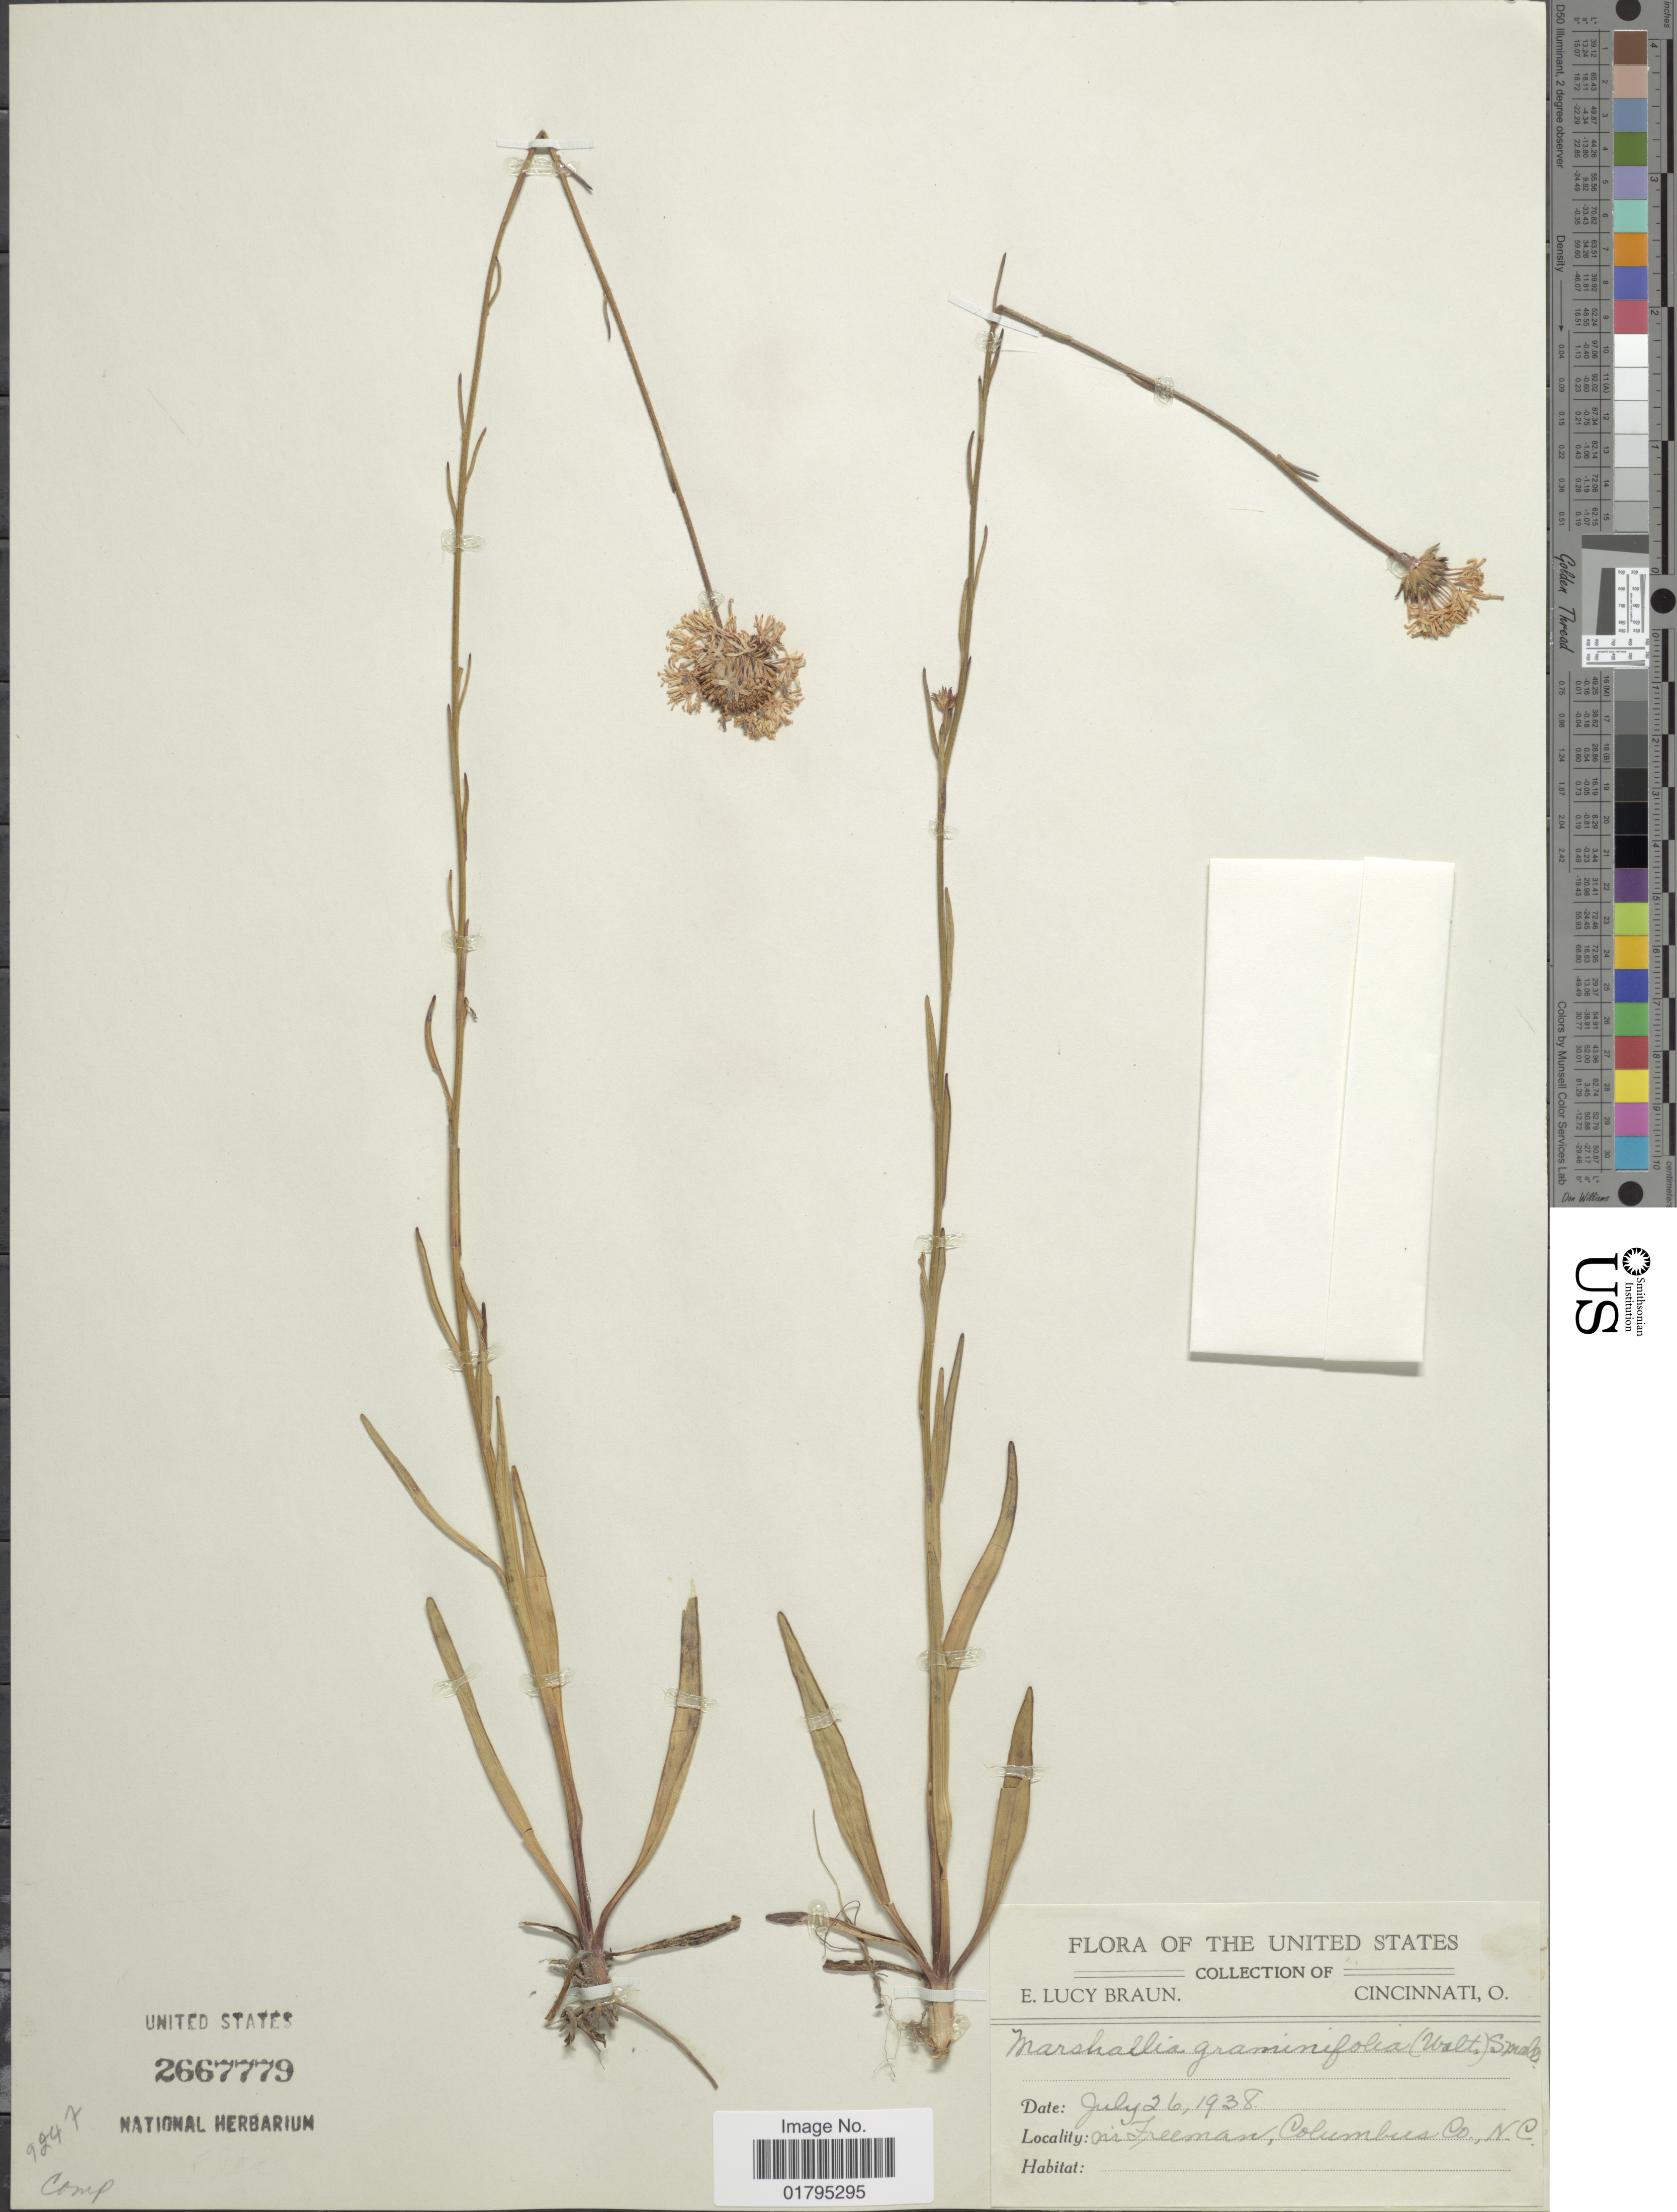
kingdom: Plantae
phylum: Tracheophyta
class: Magnoliopsida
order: Asterales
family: Asteraceae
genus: Marshallia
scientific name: Marshallia graminifolia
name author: (Walter) Small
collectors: E. L. Braun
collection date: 1938-07-26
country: United States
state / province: North Carolina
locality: On Freeman, Clumbus Co. N.C.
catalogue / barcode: US 2667779